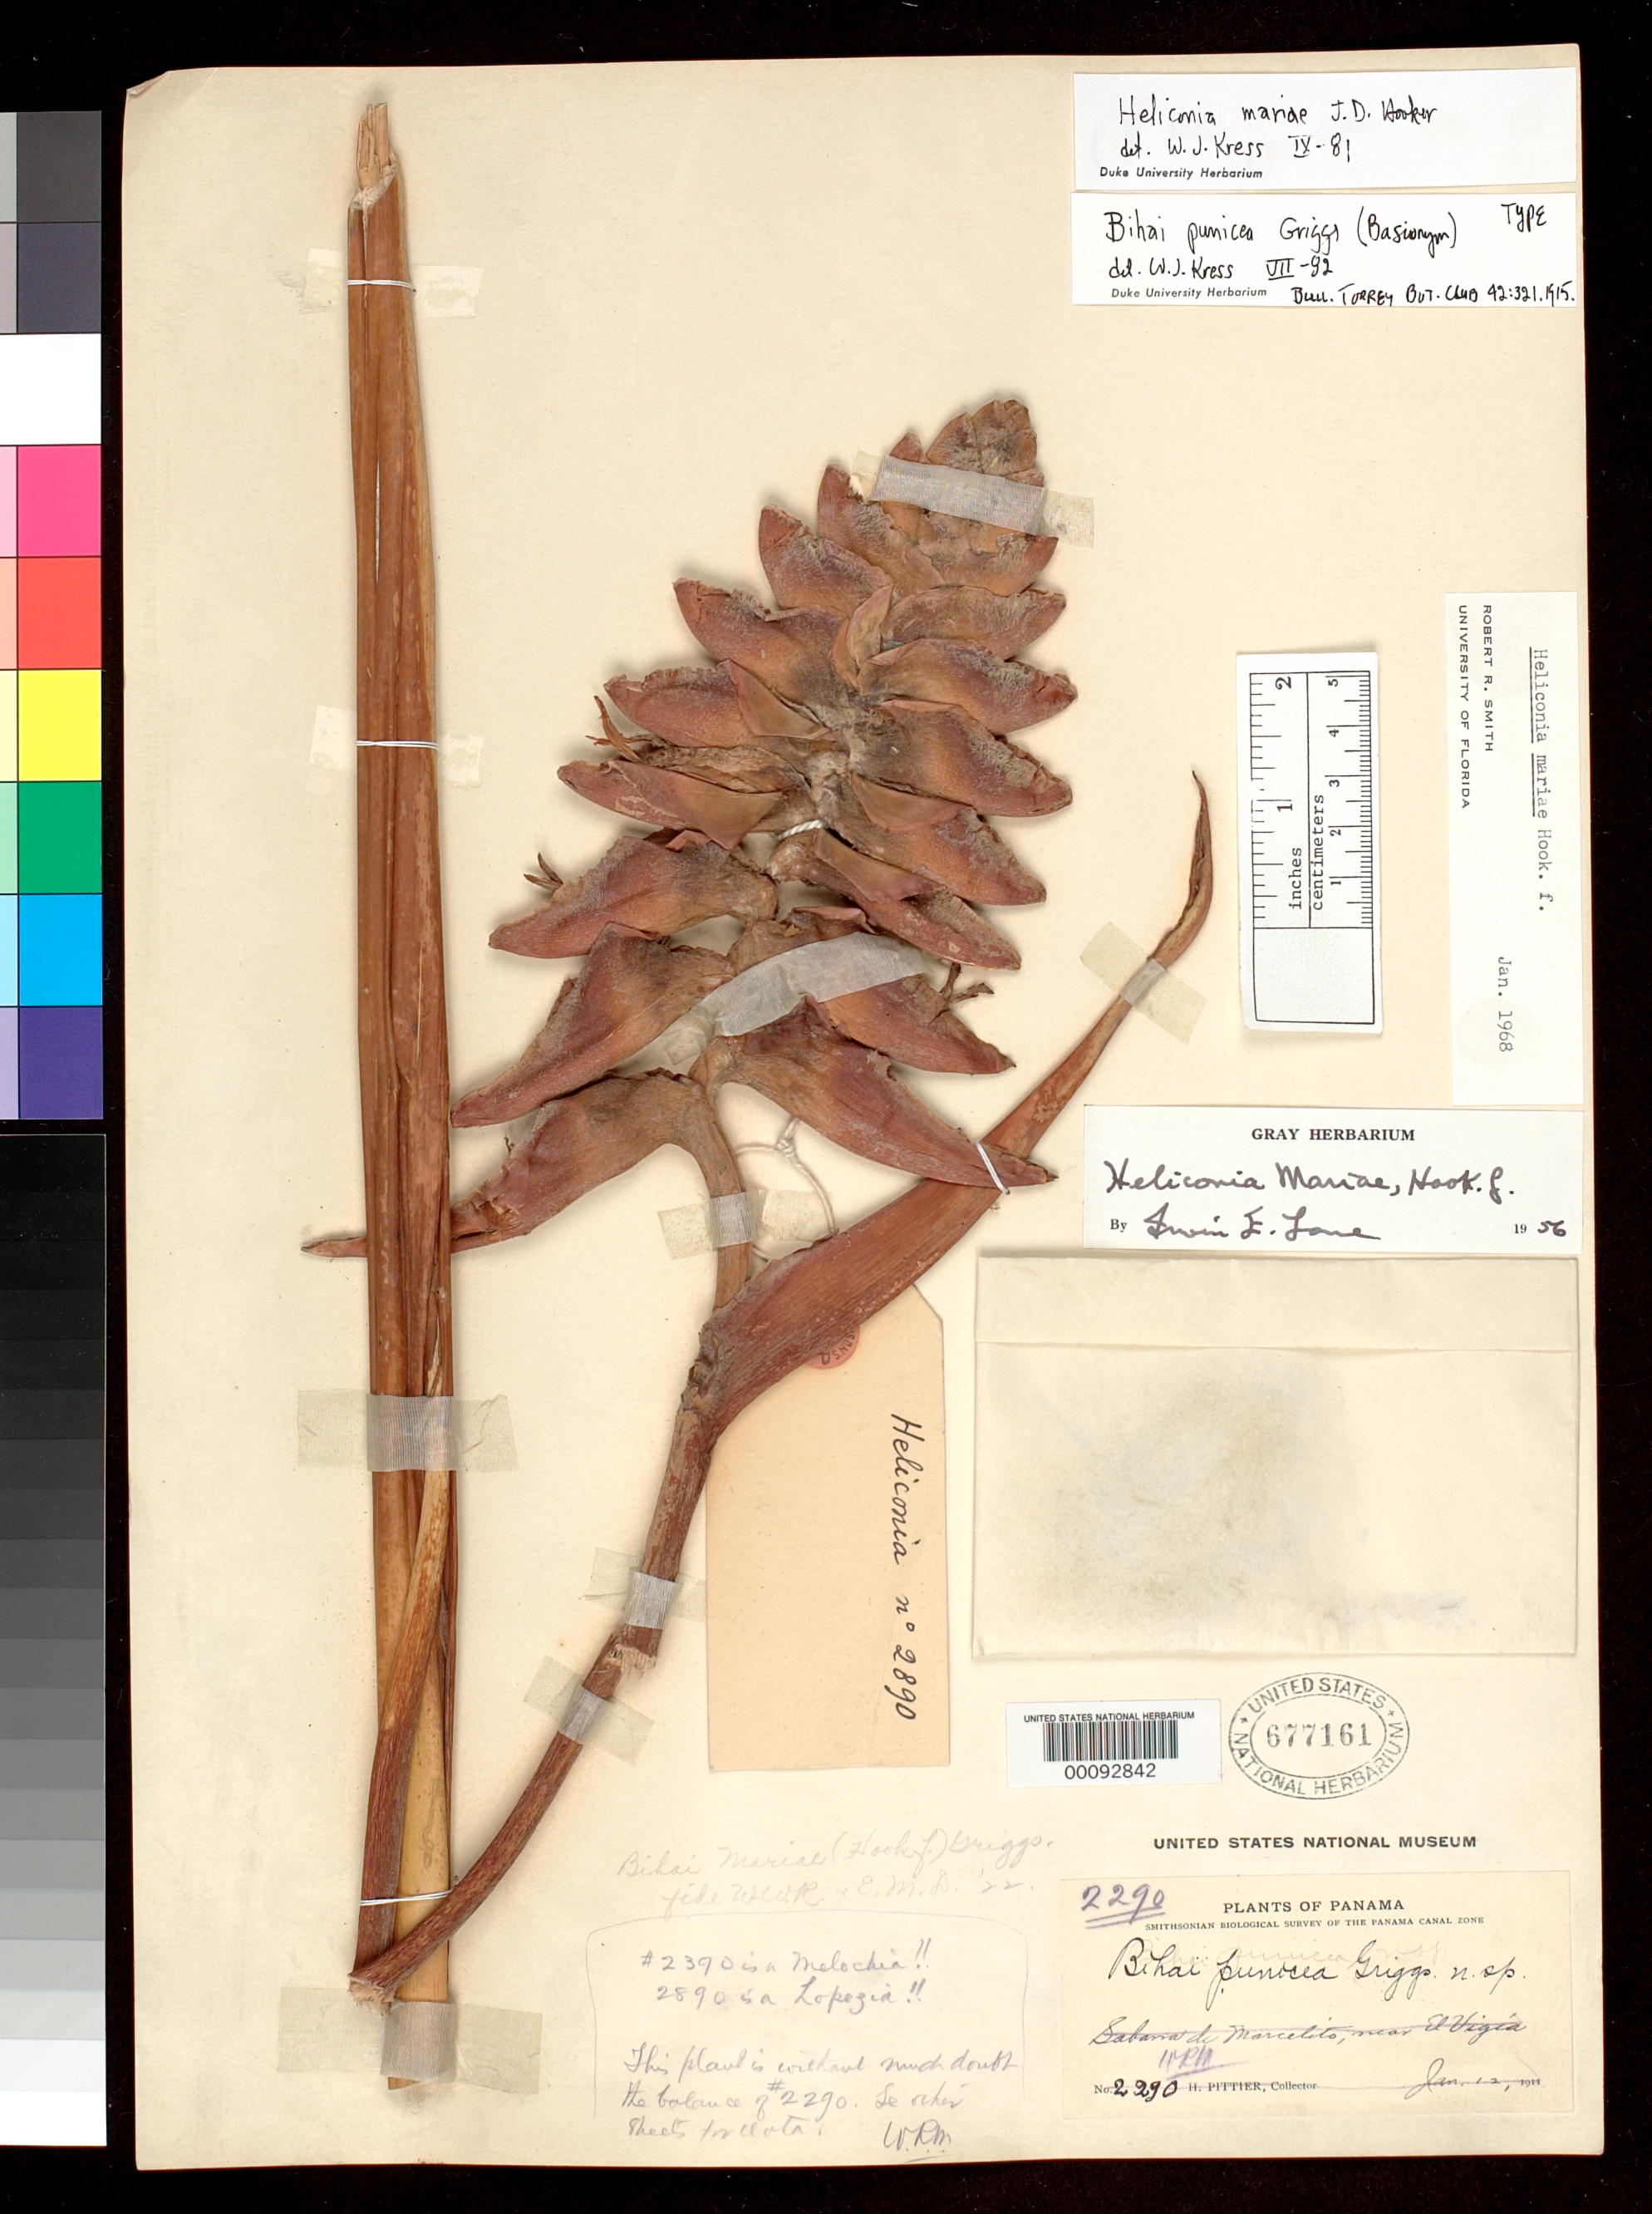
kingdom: Plantae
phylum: Tracheophyta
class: Liliopsida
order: Zingiberales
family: Heliconiaceae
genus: Bihai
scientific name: Bihai punicea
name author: R.F. Griggs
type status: Holotype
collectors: H. F. Pittier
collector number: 2290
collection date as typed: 07 Jan 1911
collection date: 1911-01-07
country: Panama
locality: Railroad relocation between Gorgona and Gatun.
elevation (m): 10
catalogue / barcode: US 677161